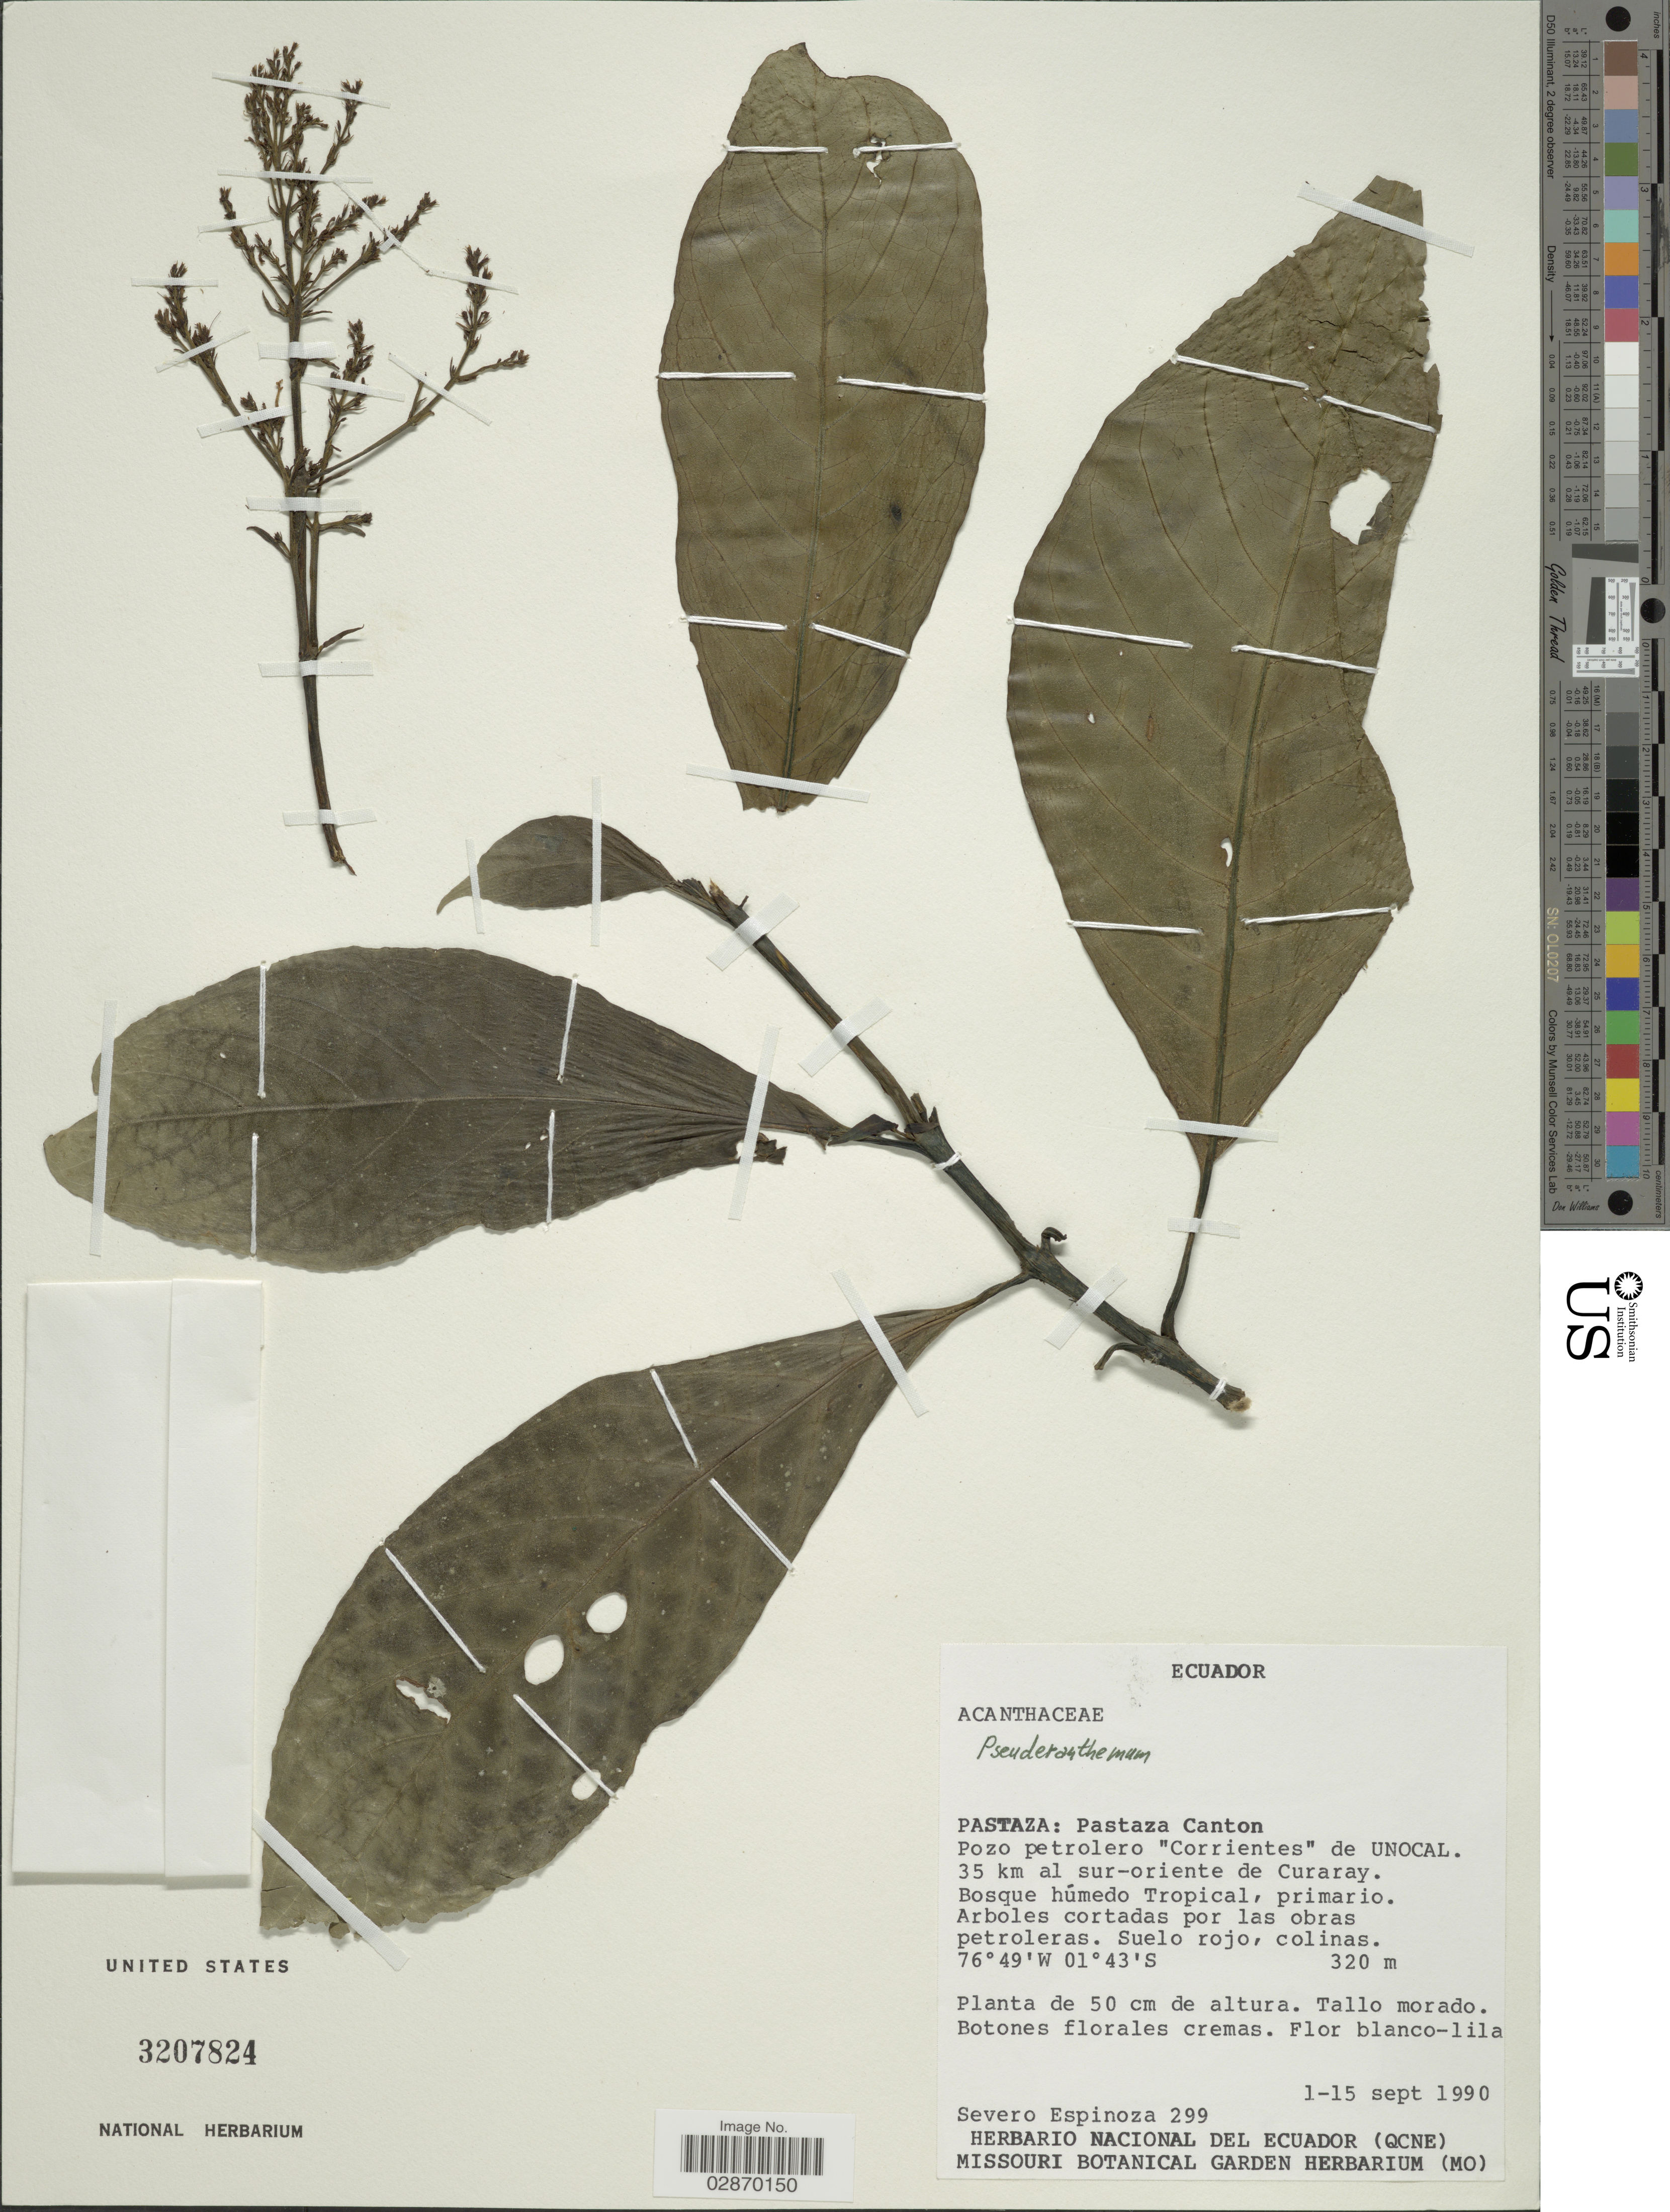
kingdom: Plantae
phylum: Tracheophyta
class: Magnoliopsida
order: Lamiales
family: Acanthaceae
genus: Pseuderanthemum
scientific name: Pseuderanthemum subauriculatum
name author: Mildbr.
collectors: S. Espinoza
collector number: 299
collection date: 1990-09-01/1990-09-15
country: Ecuador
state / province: Pastaza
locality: Pastaza Canton. Pozo petrolero "Corrientes" de UNOCAL. 35 km al sur-oriente de Curaray.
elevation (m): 320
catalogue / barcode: US 3207824